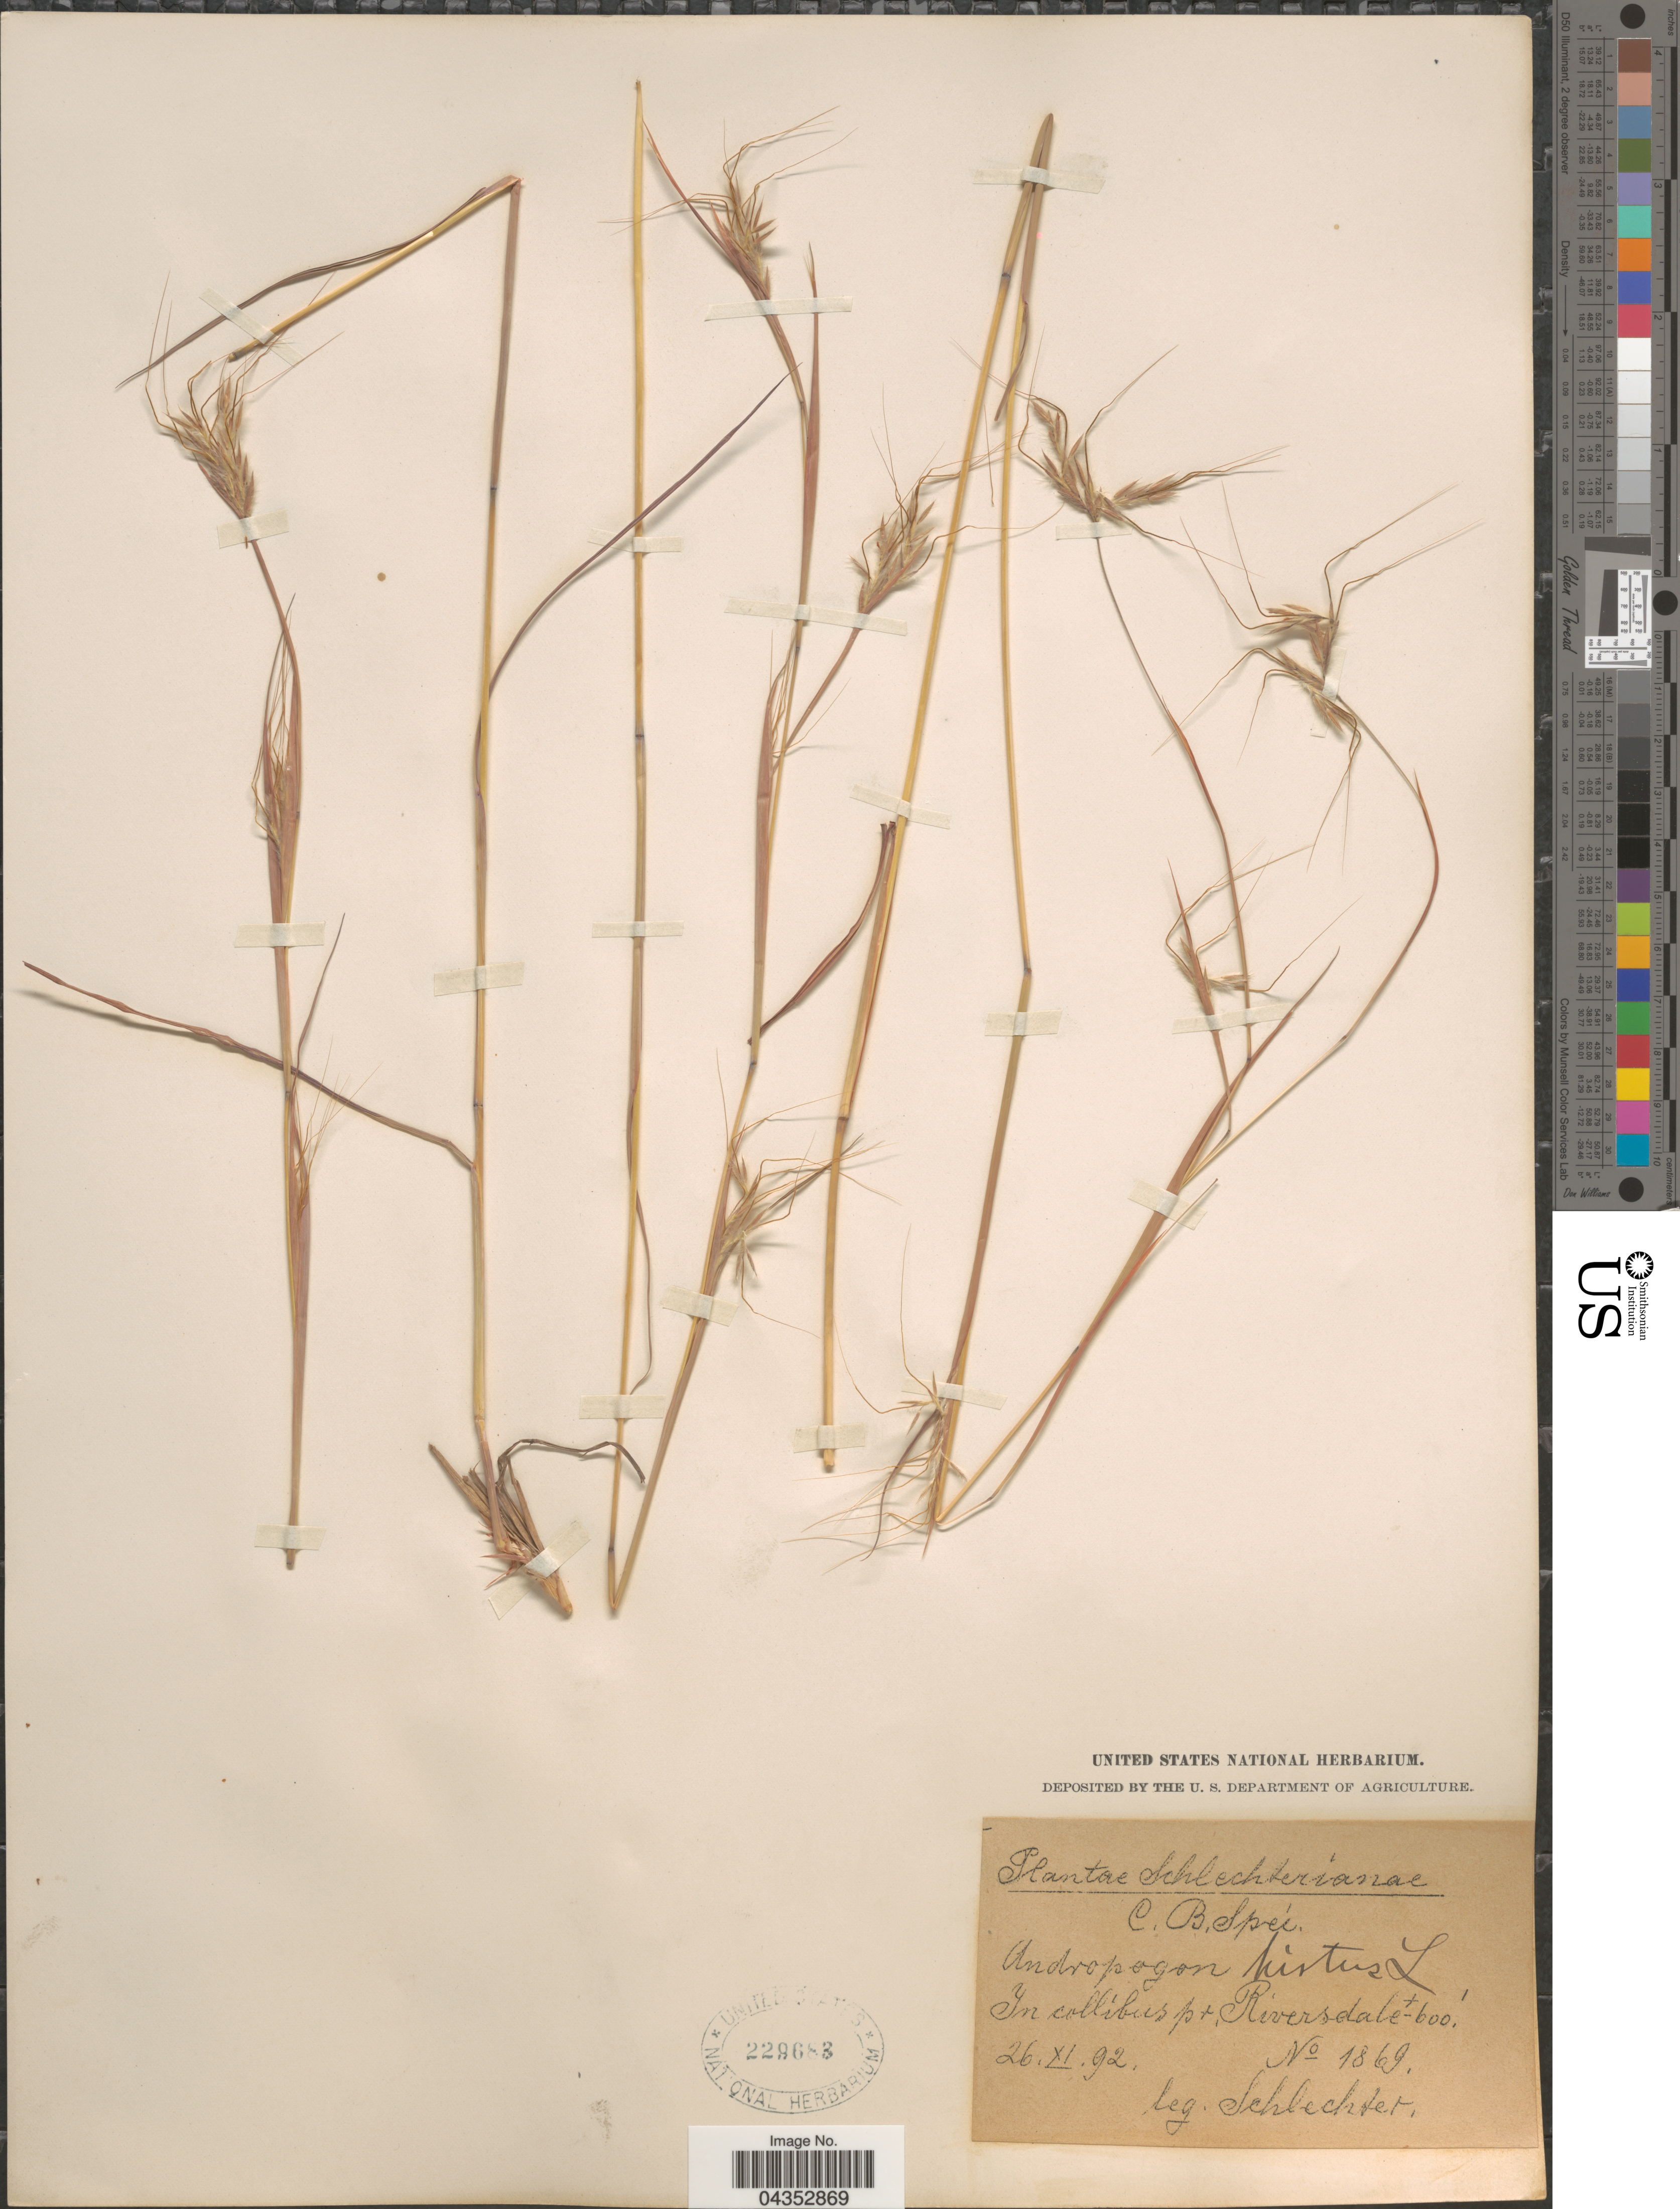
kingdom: Plantae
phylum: Tracheophyta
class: Liliopsida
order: Poales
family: Poaceae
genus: Hyparrhenia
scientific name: Hyparrhenia hirta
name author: (L.) Stapf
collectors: Schlechter, --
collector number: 1869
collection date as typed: Transcribed d/m/y: 26/11/92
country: South Africa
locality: In collibus pt. Riversdale.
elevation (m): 183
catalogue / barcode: US 229683